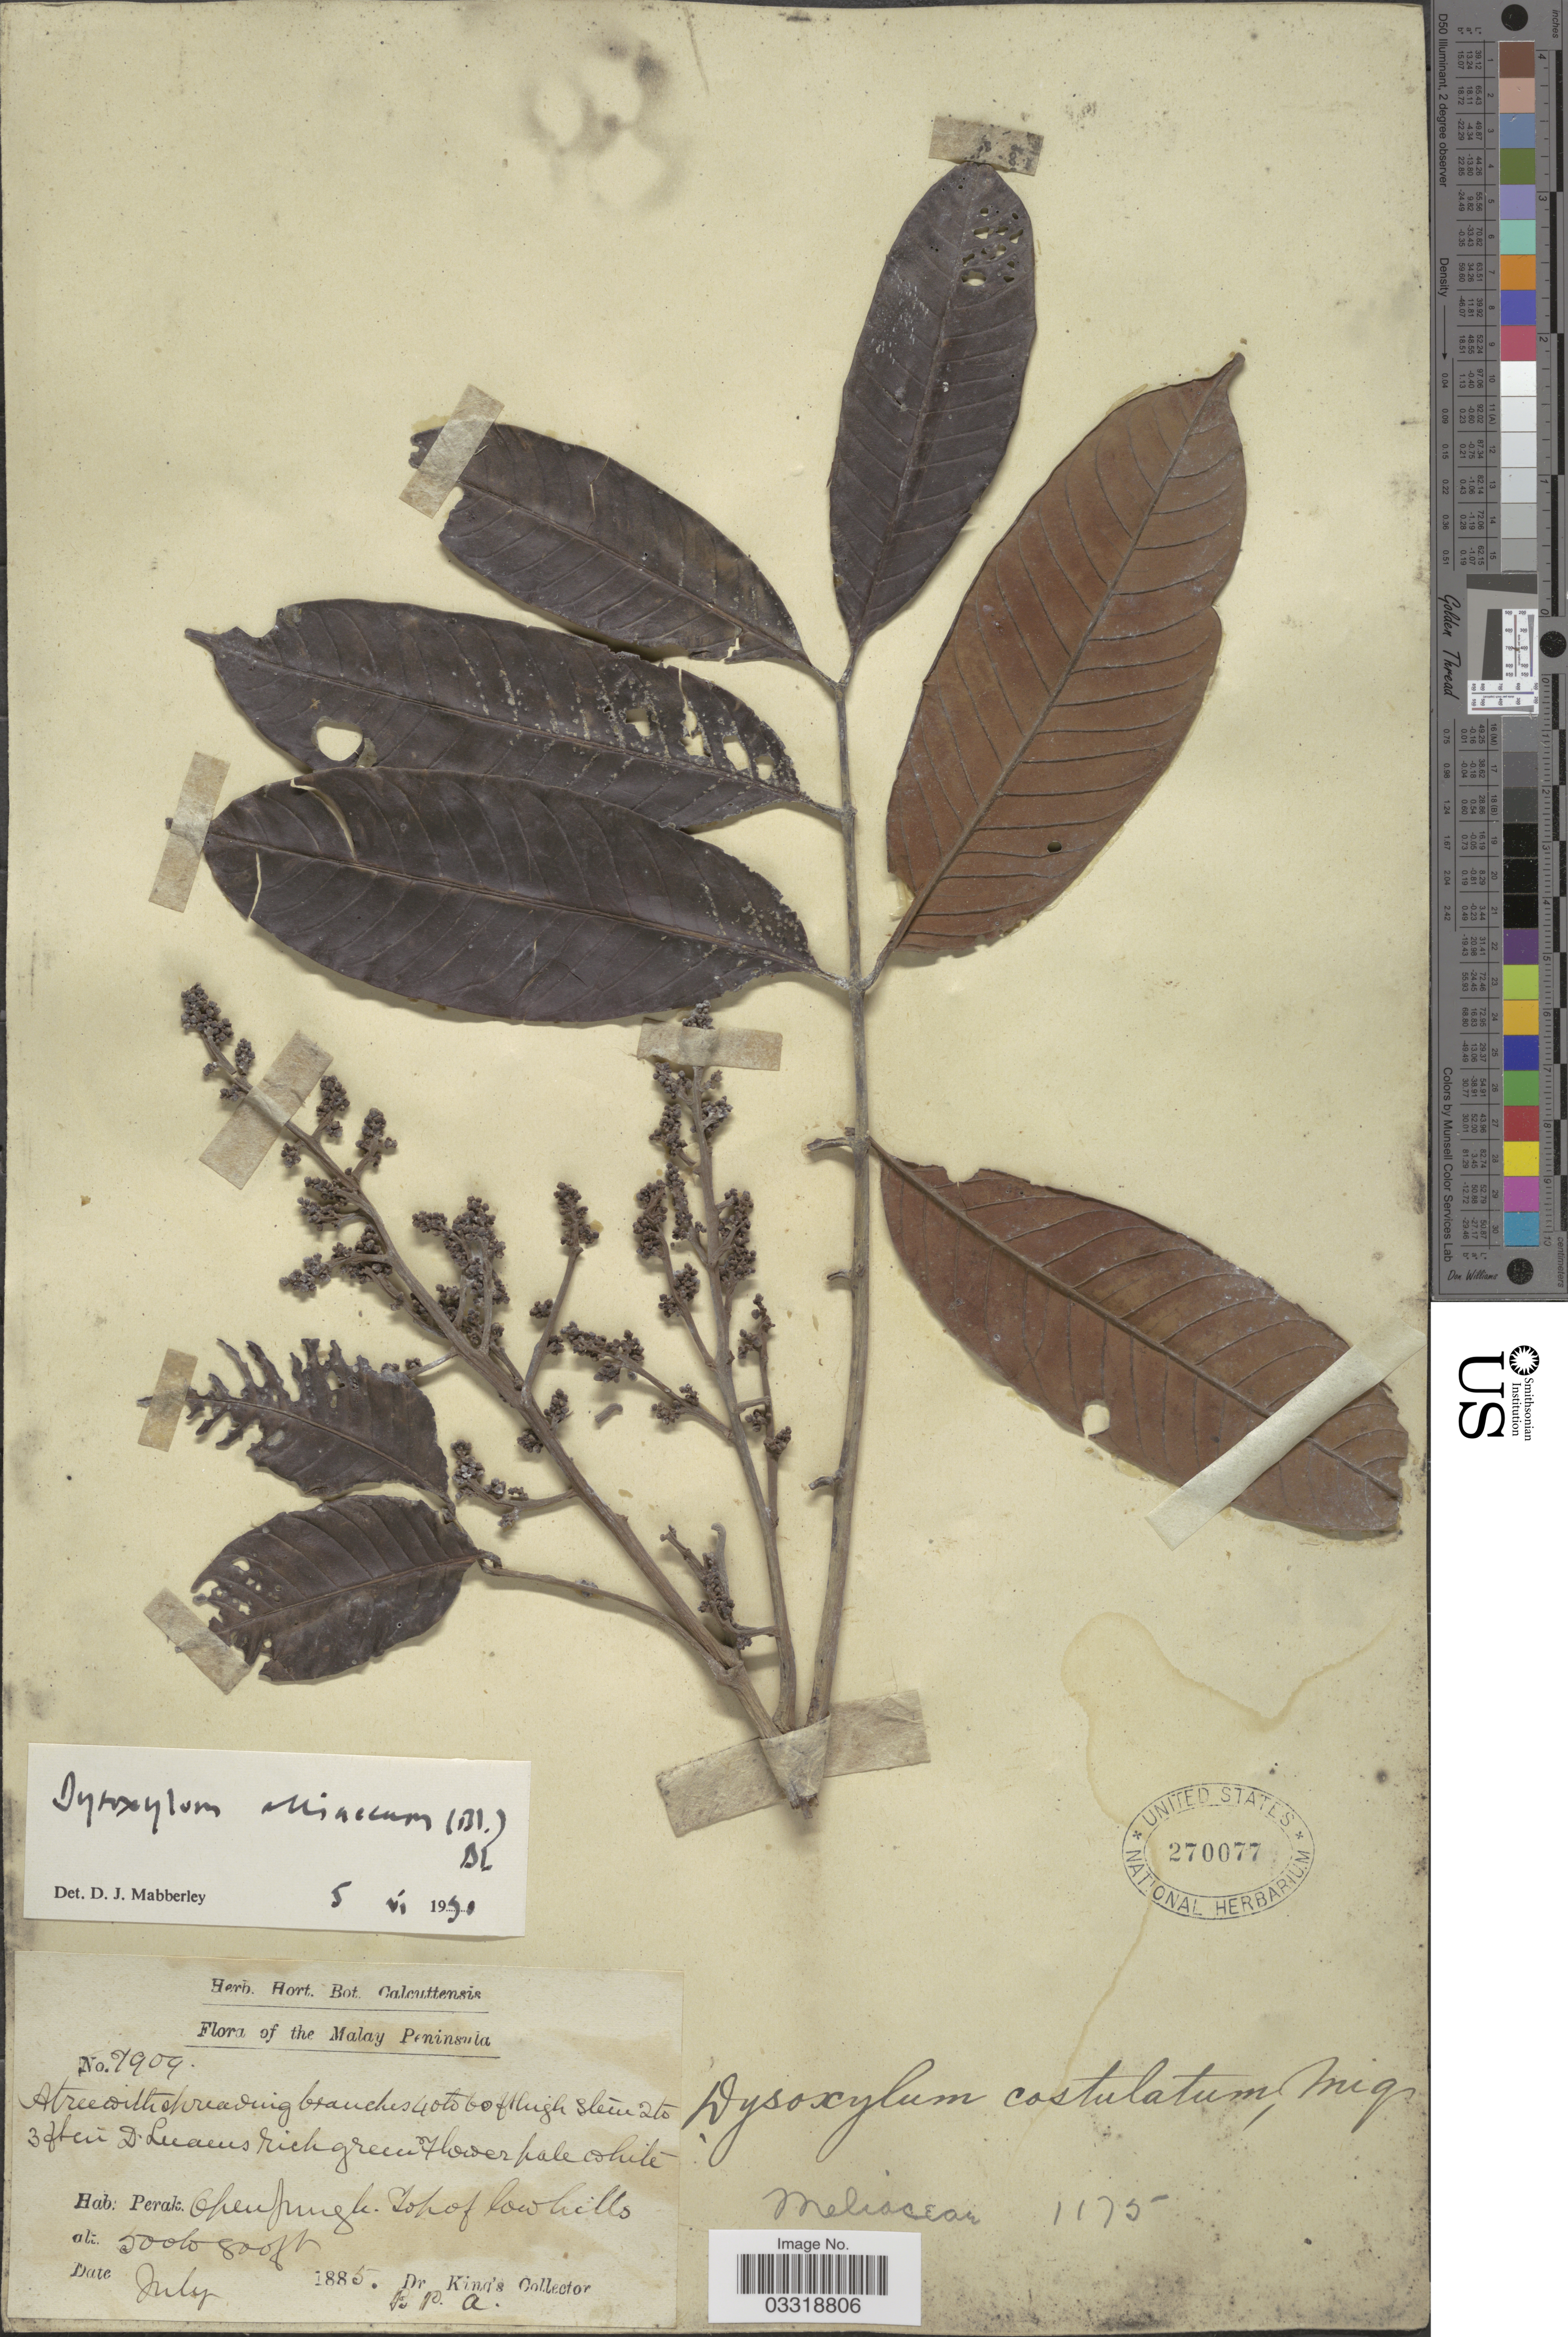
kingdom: Plantae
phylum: Tracheophyta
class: Magnoliopsida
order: Sapindales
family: Meliaceae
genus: Prasoxylon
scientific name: Prasoxylon alliaceum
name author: (Blume) M. Roem.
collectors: Dr. King's collector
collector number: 7909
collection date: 1885-07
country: Malaysia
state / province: Perak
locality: The Malay Peninsula.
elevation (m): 152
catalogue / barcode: US 270077